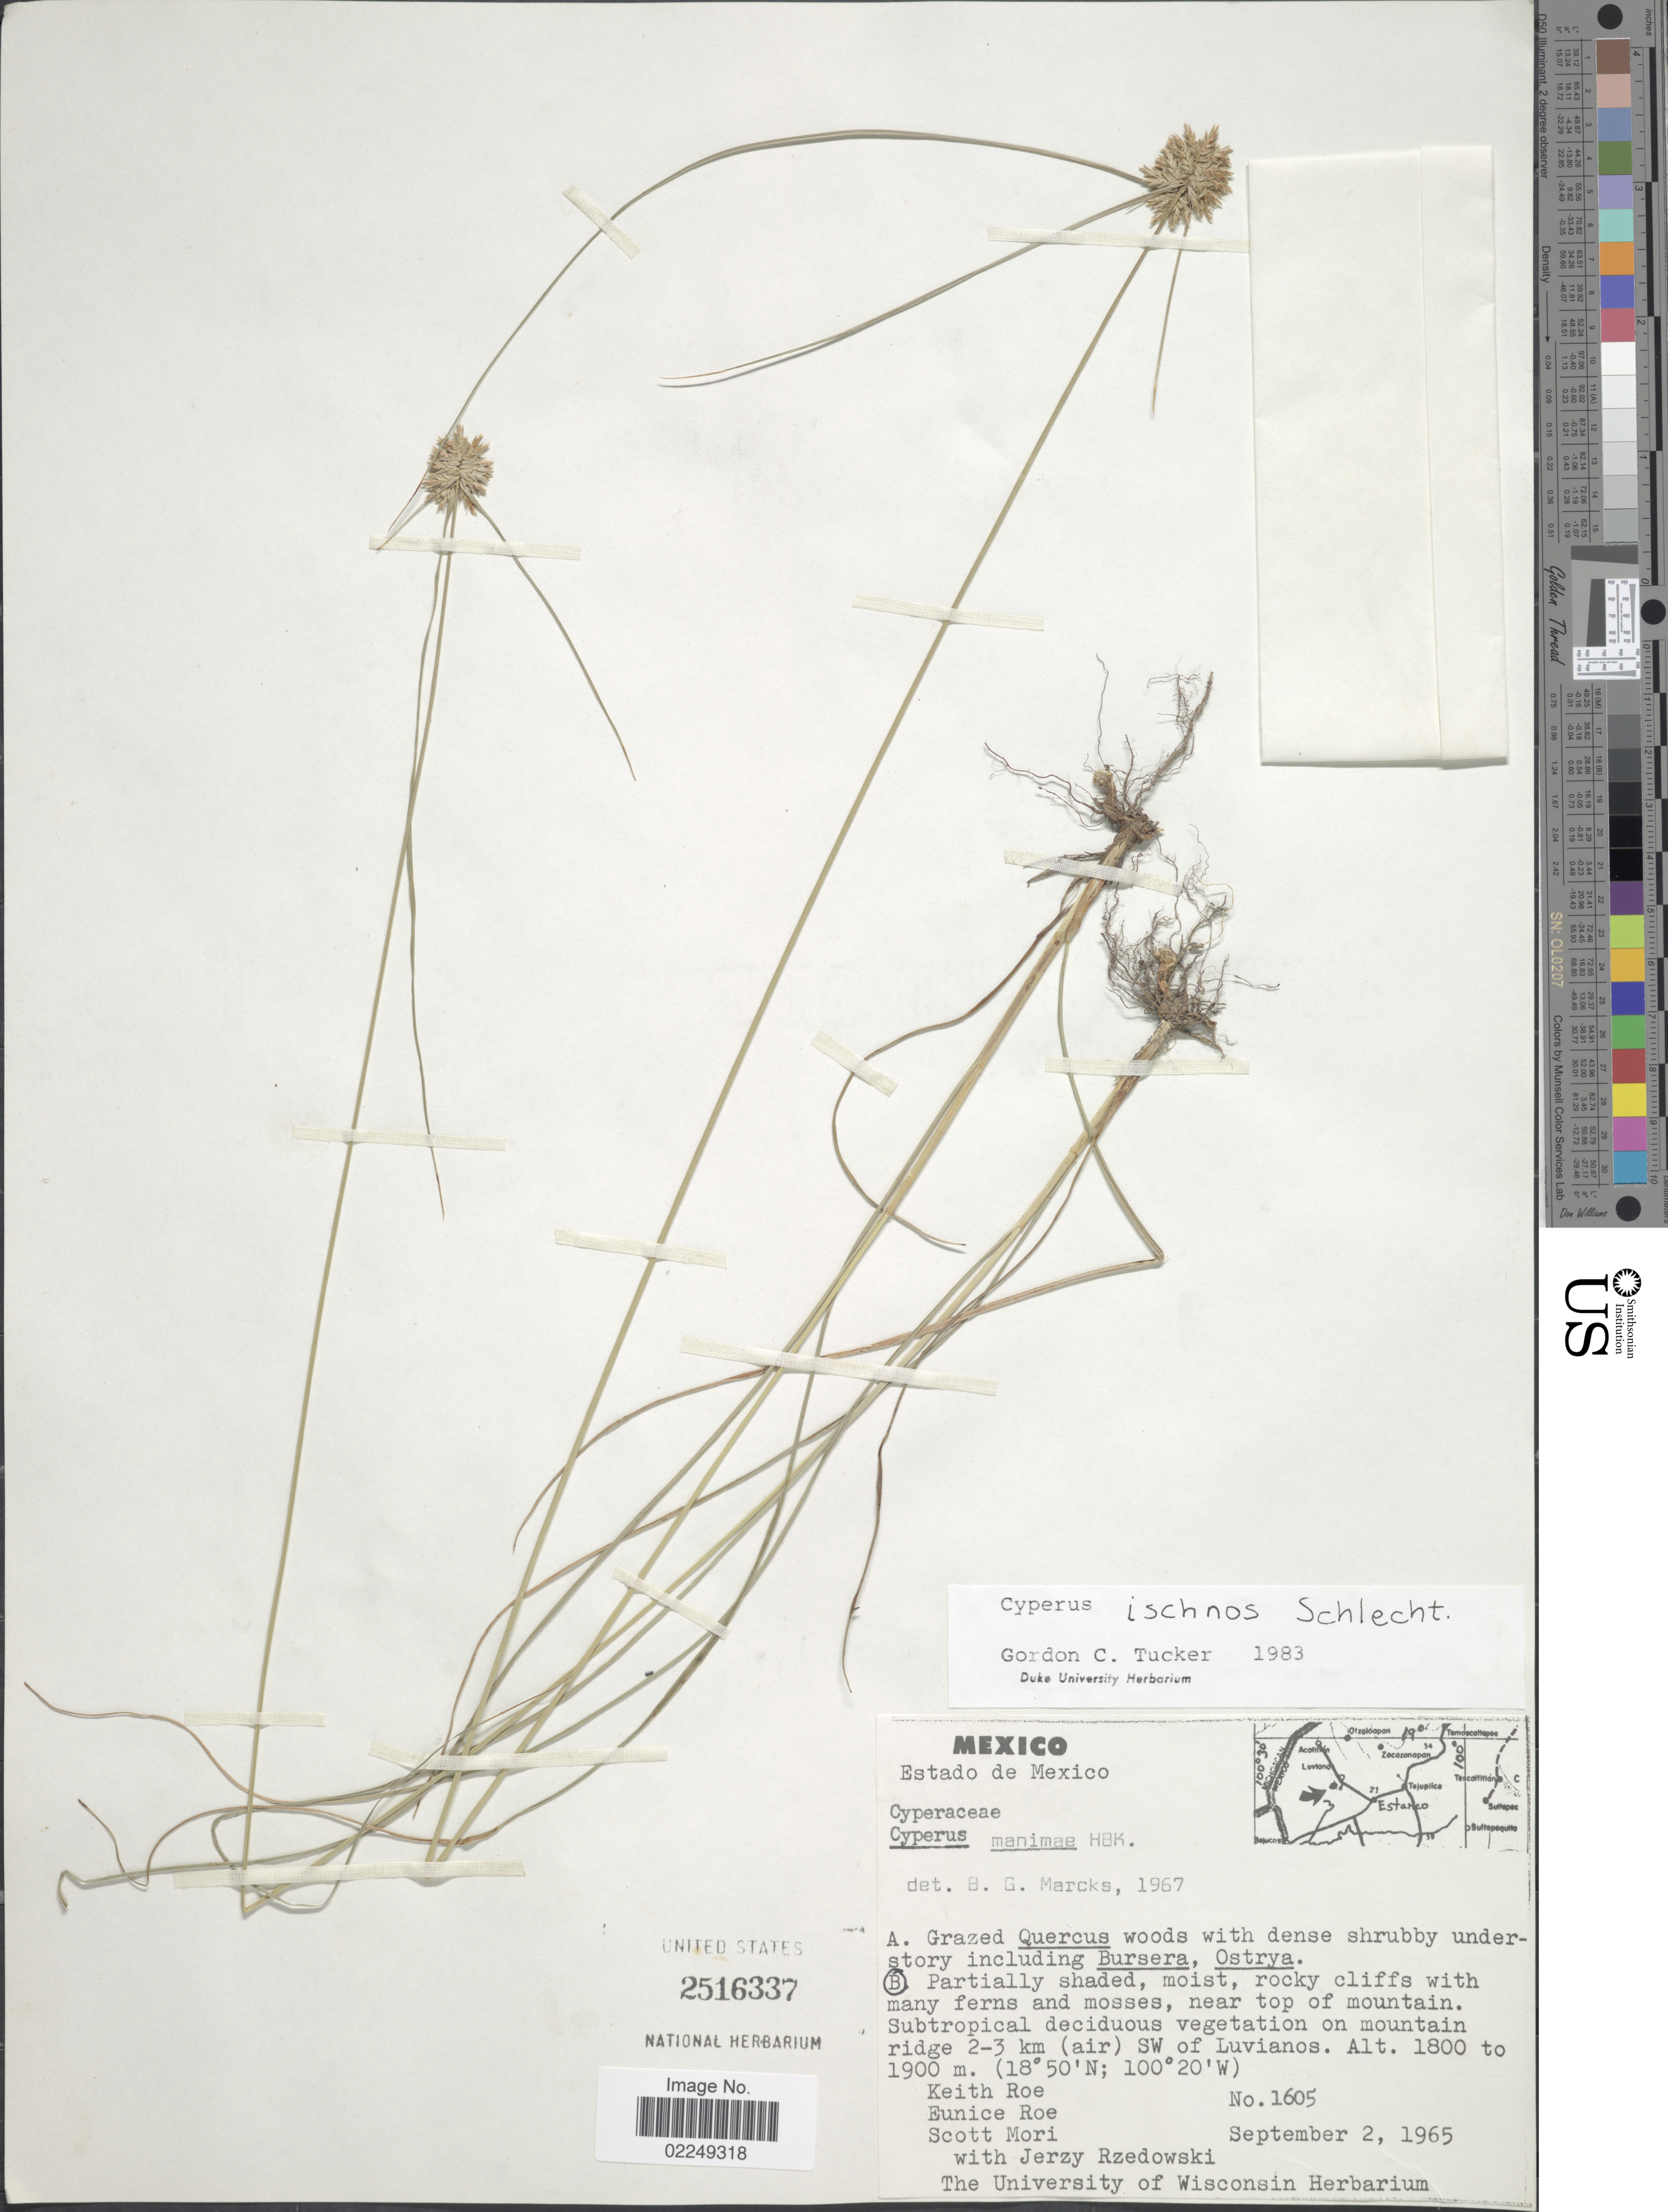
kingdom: Plantae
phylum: Tracheophyta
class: Liliopsida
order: Poales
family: Cyperaceae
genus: Cyperus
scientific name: Cyperus ischnos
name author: Schltdl.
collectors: K. E. Roe, E. Roe, S. Mori & J. Rzedowski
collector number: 1605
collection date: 1965-09-02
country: Mexico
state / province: México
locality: Estado do Mexico, near top of mountain, Subtropical deciduous vegetation on mountain ridge 2-3 km (air) SW of Luvianos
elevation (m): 1800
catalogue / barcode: US 2516337